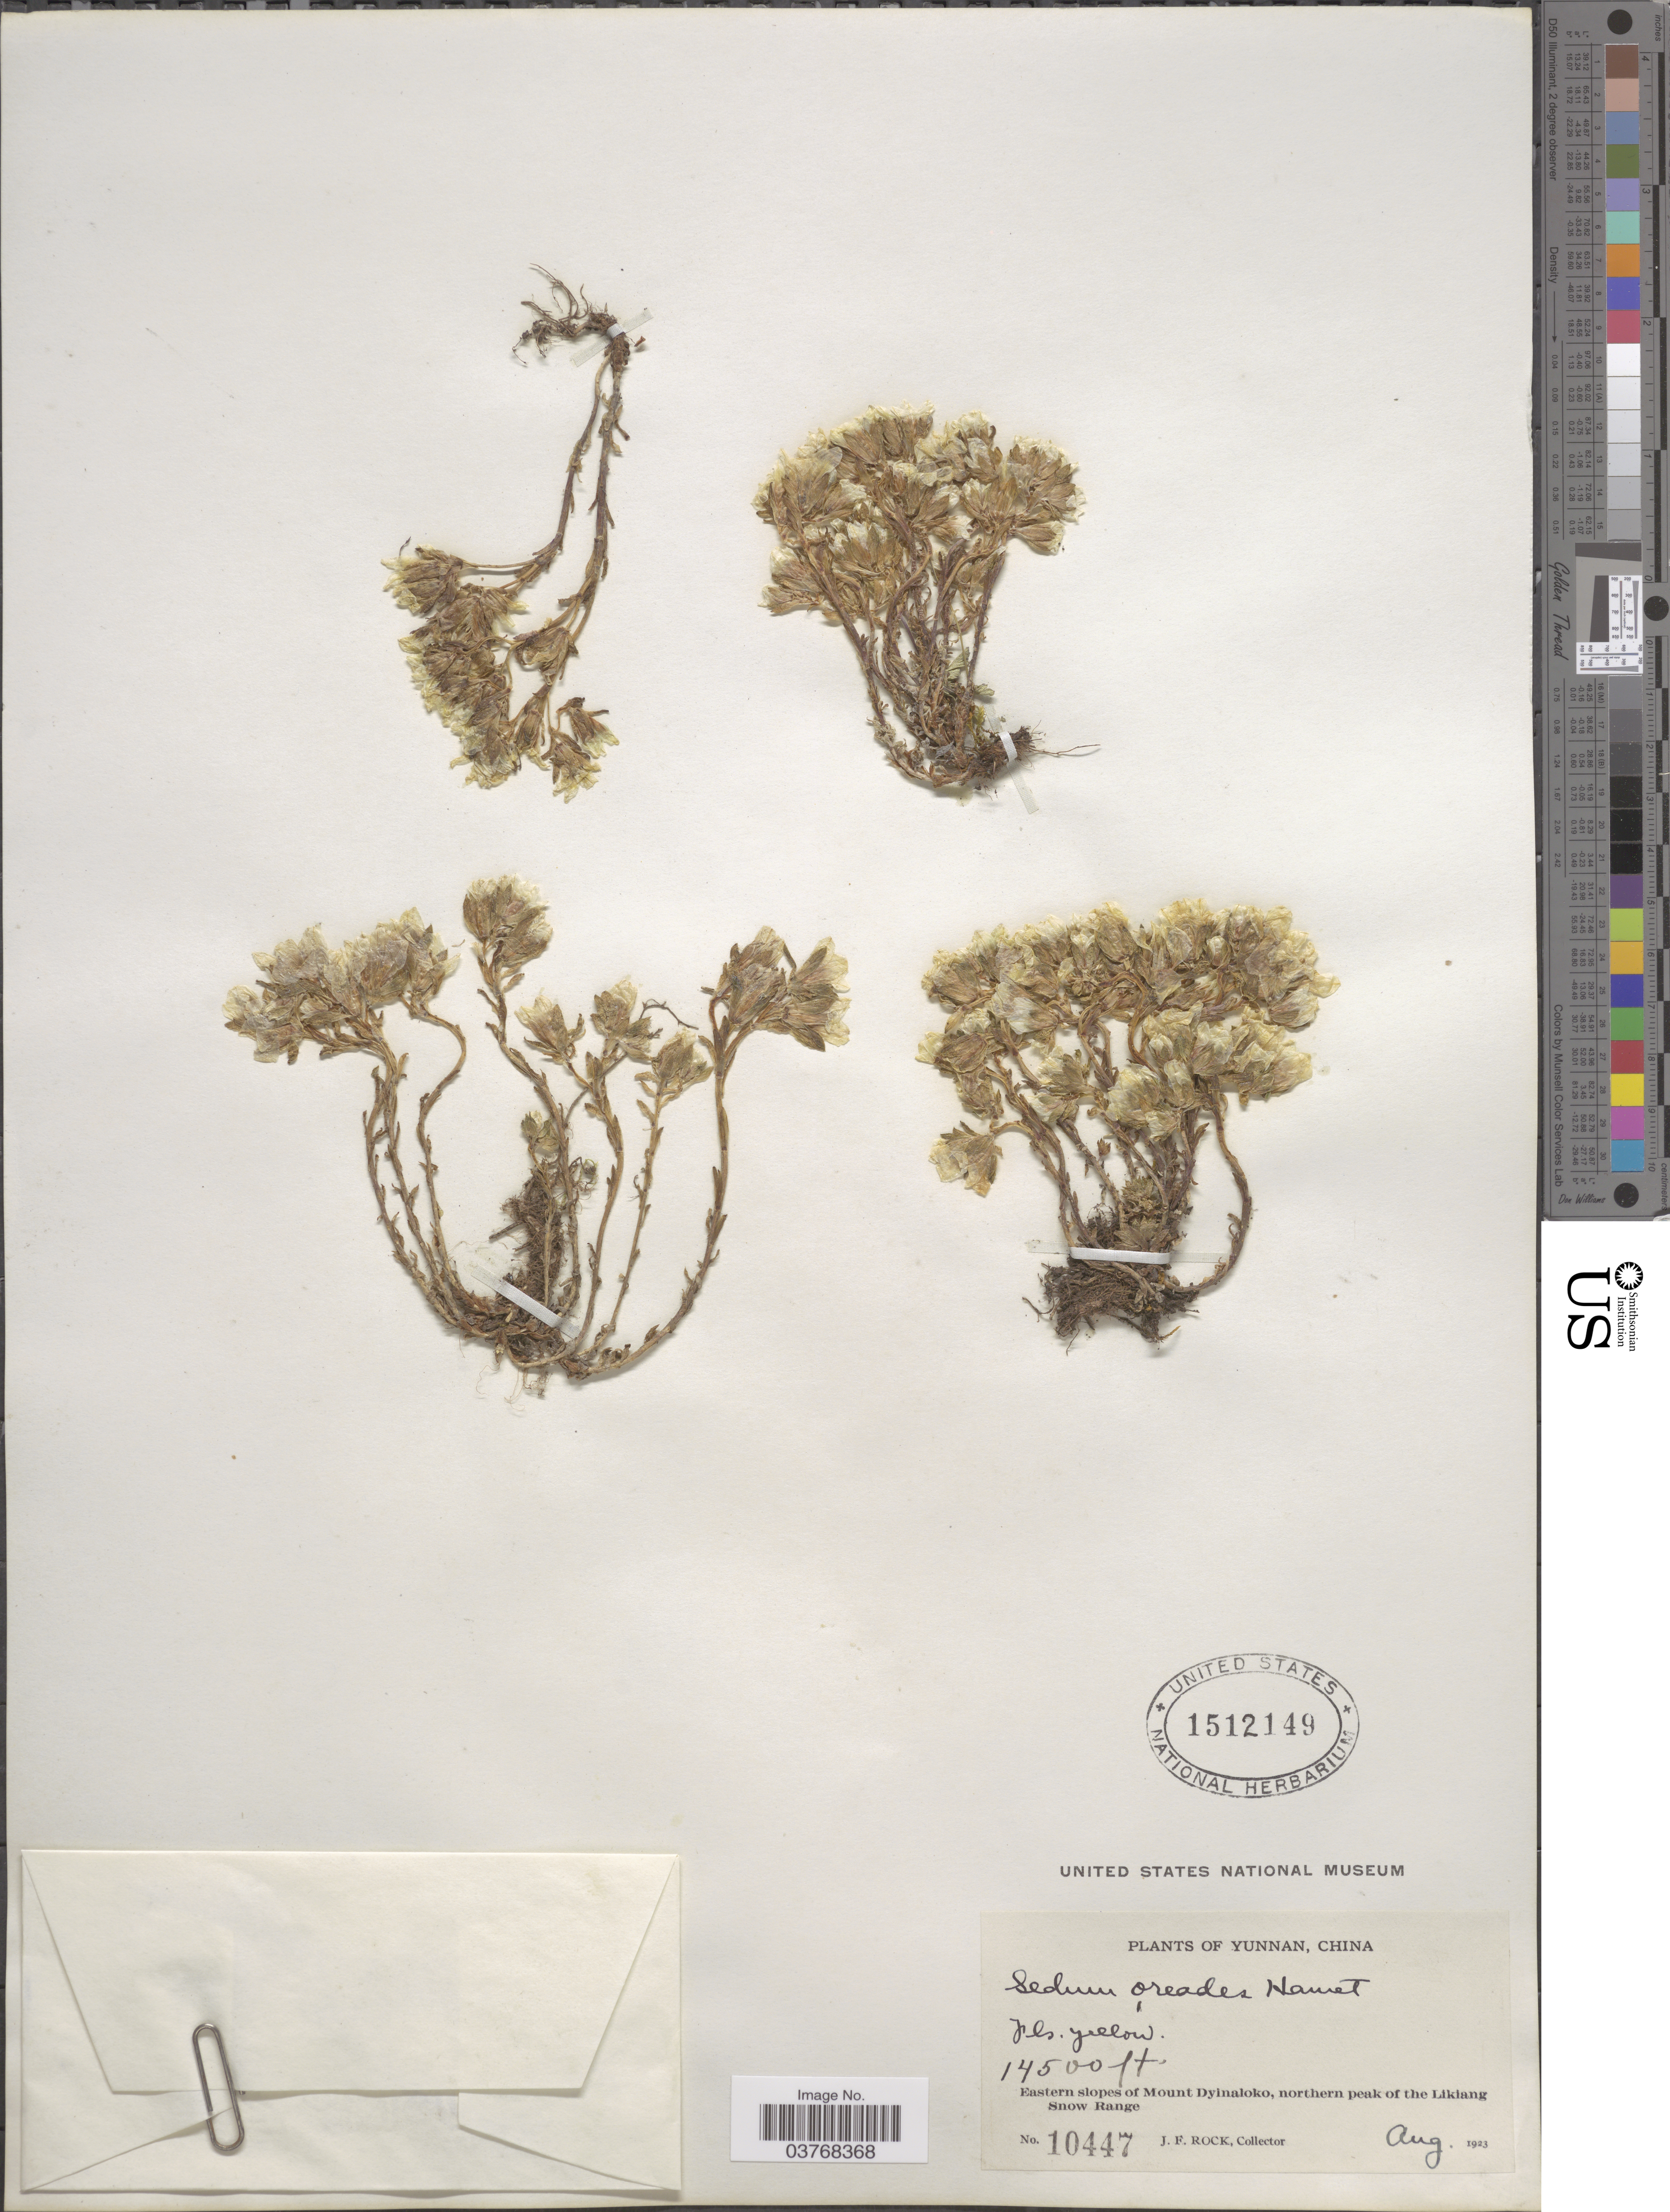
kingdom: Plantae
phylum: Tracheophyta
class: Magnoliopsida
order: Saxifragales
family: Crassulaceae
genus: Sedum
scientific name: Sedum oreades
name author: Raym.-Hamet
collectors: J. Rock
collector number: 10447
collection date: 1923-08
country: China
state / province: Yunnan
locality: Eastern slopes of Mount Dyinaloko, northern peak of the Likiang Snow Range.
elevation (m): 4420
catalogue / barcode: US 1512149